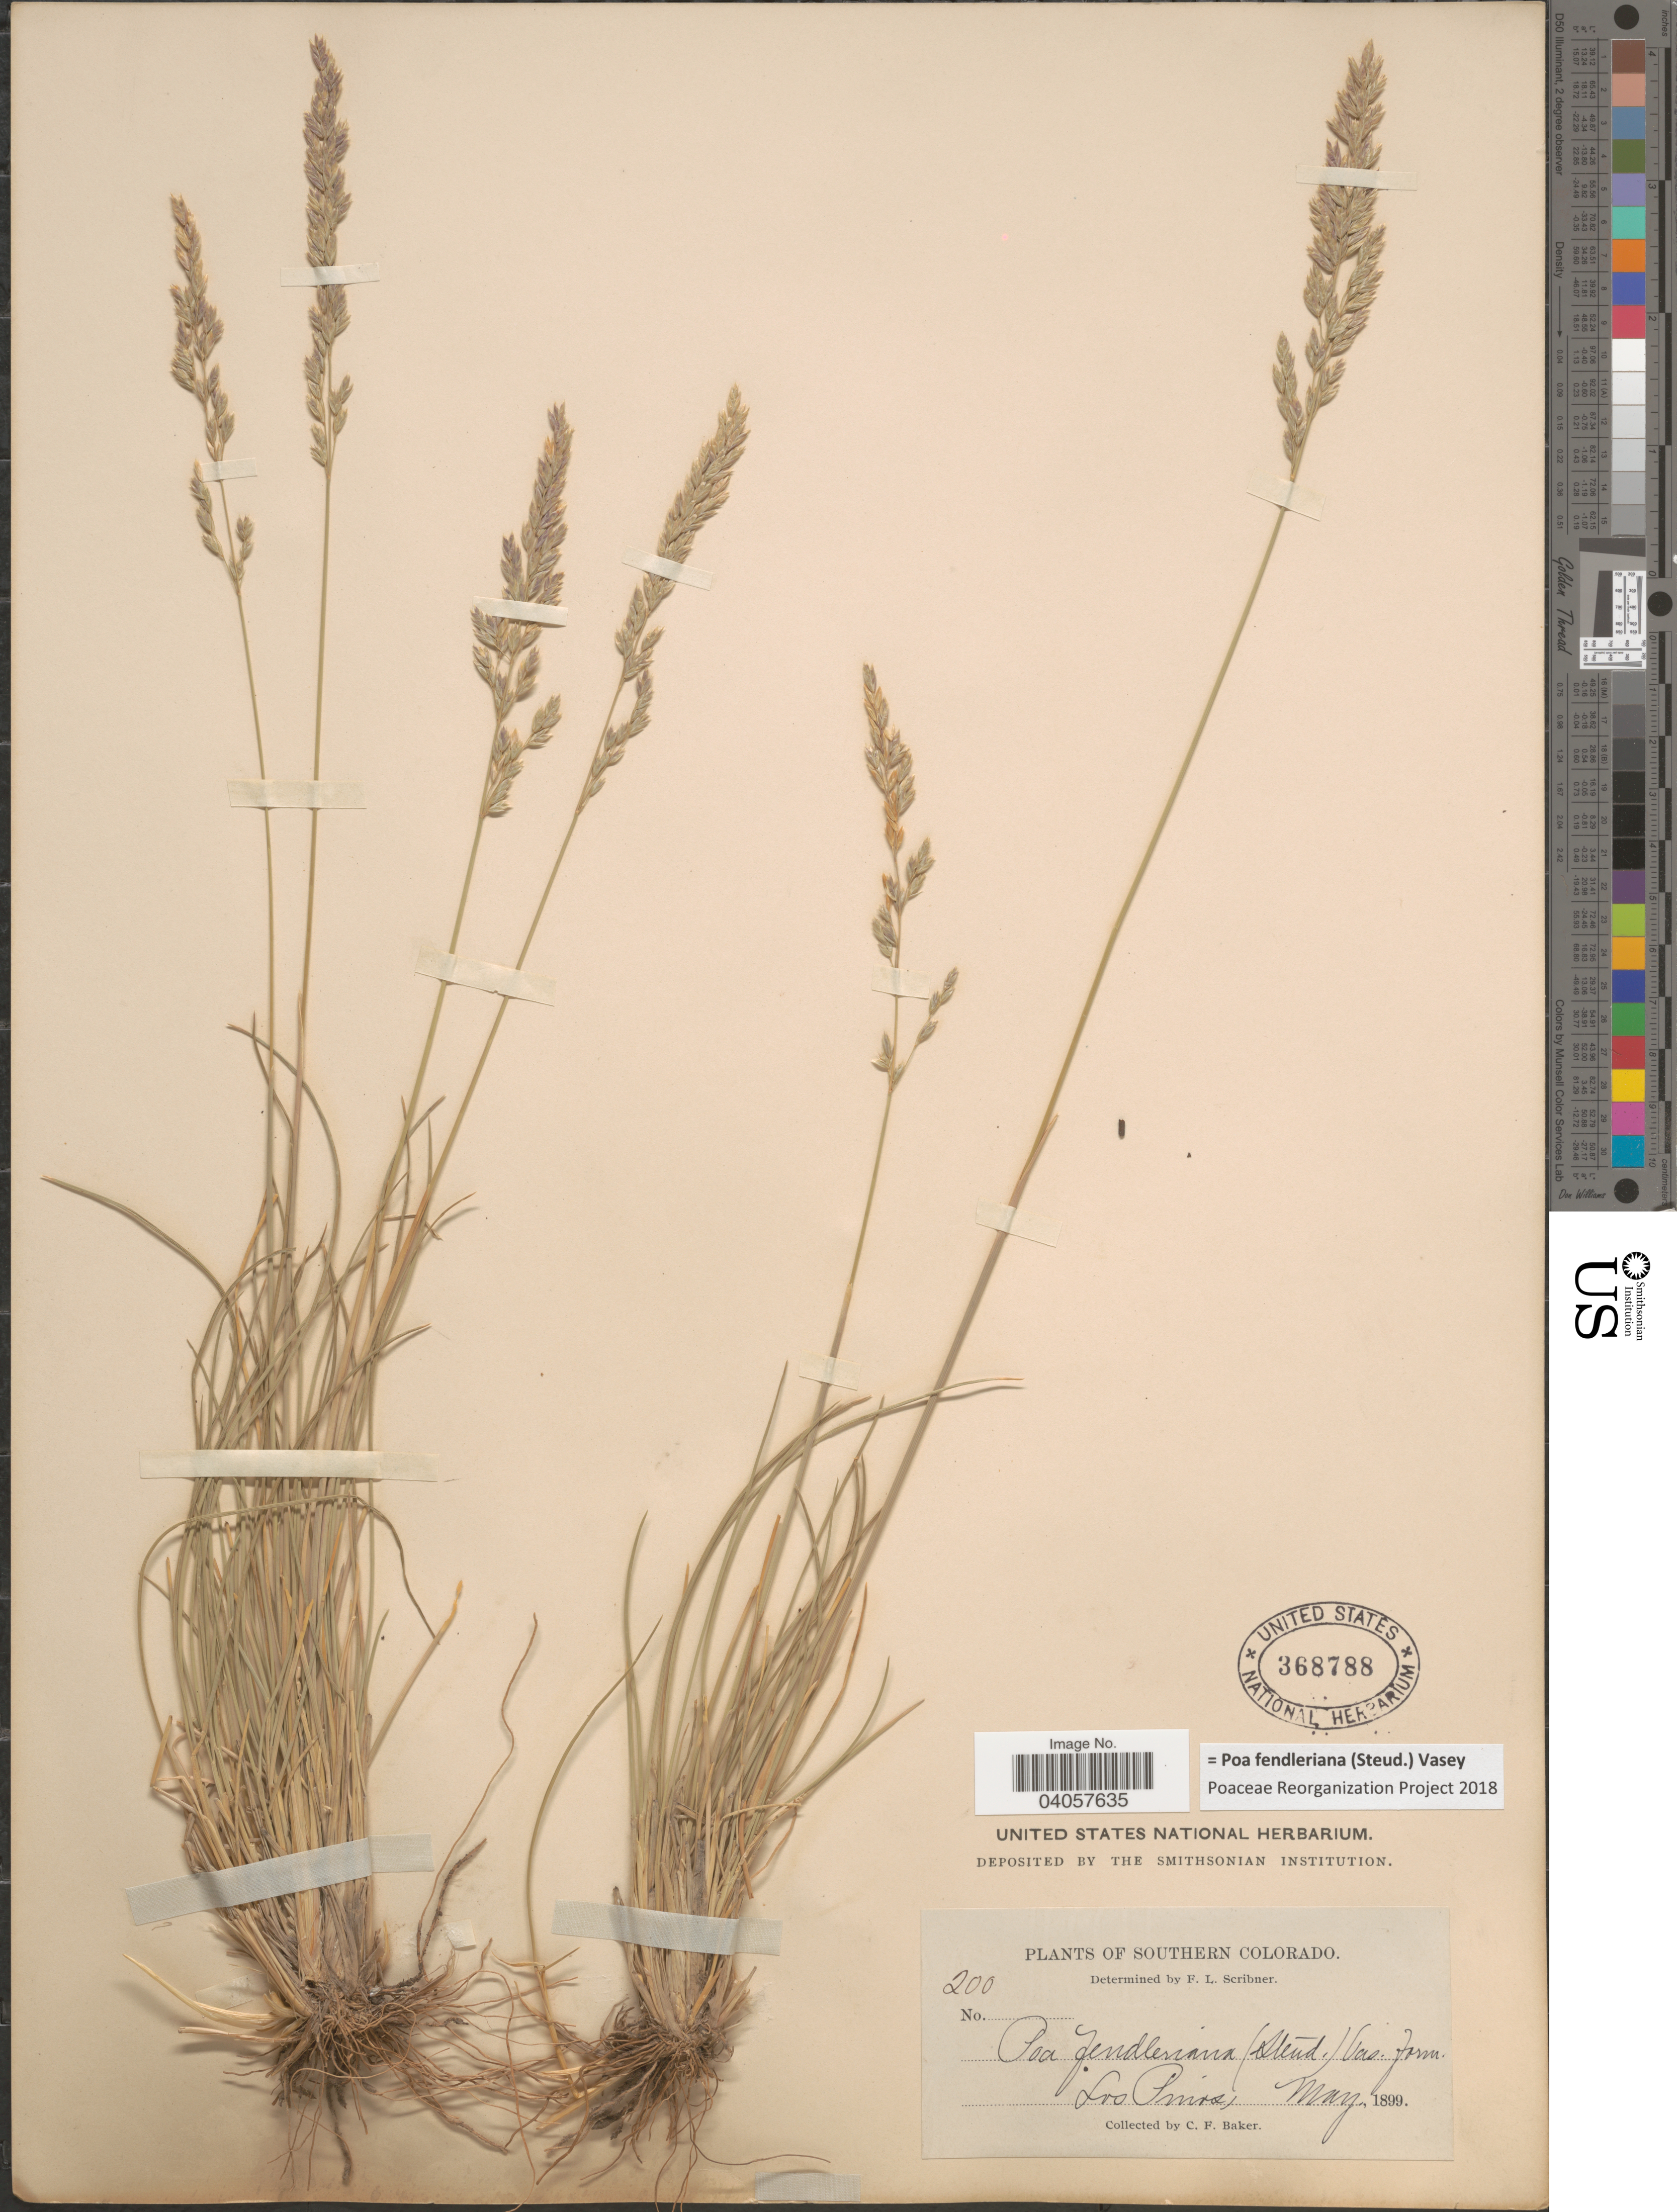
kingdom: Plantae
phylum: Tracheophyta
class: Liliopsida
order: Poales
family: Poaceae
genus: Poa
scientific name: Poa fendleriana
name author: (Steud.) Vasey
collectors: C. F. Baker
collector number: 200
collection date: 1899-05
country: United States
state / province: Colorado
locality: Southern Colorado. Los Pinos.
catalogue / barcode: US 368788